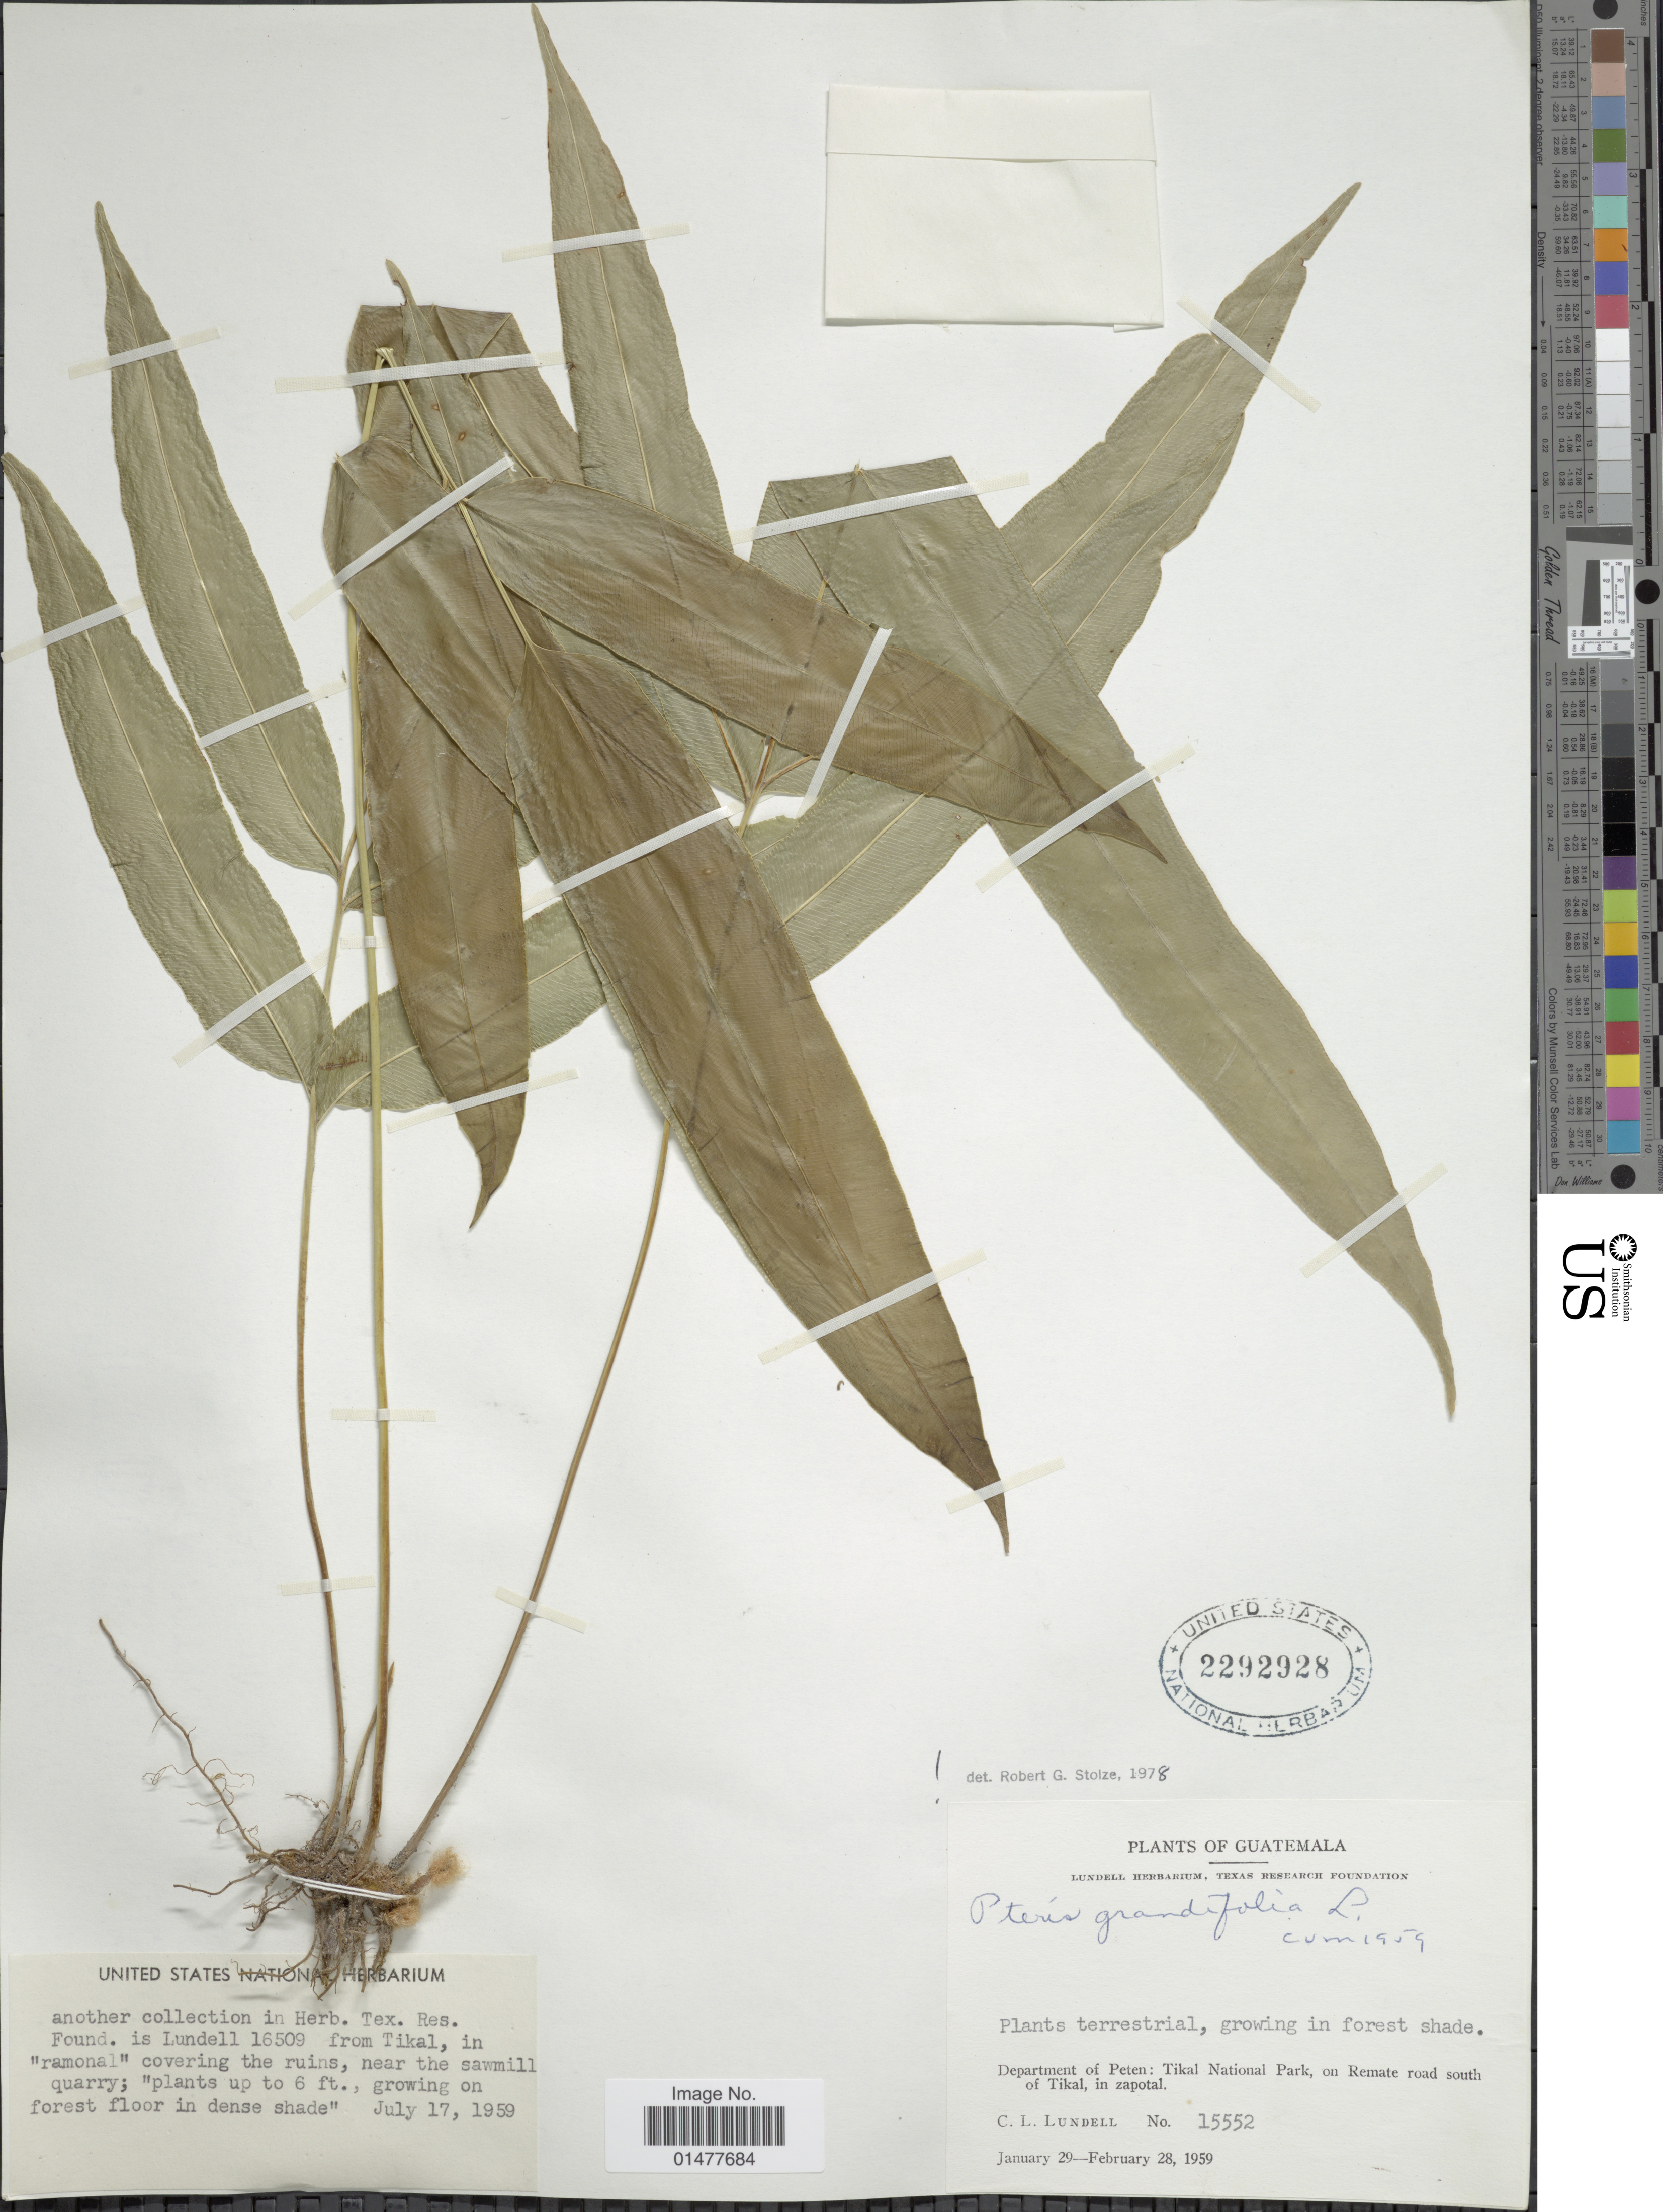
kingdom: Plantae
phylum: Tracheophyta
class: Polypodiopsida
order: Polypodiales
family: Pteridaceae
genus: Pteris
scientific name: Pteris grandifolia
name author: L.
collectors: C. L. Lundell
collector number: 15552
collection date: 1959-01-29/1959-02-28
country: Guatemala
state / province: El Petén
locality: Tikal National Park, on Remate road south of Tikal, in zapotal.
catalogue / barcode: US 2292928